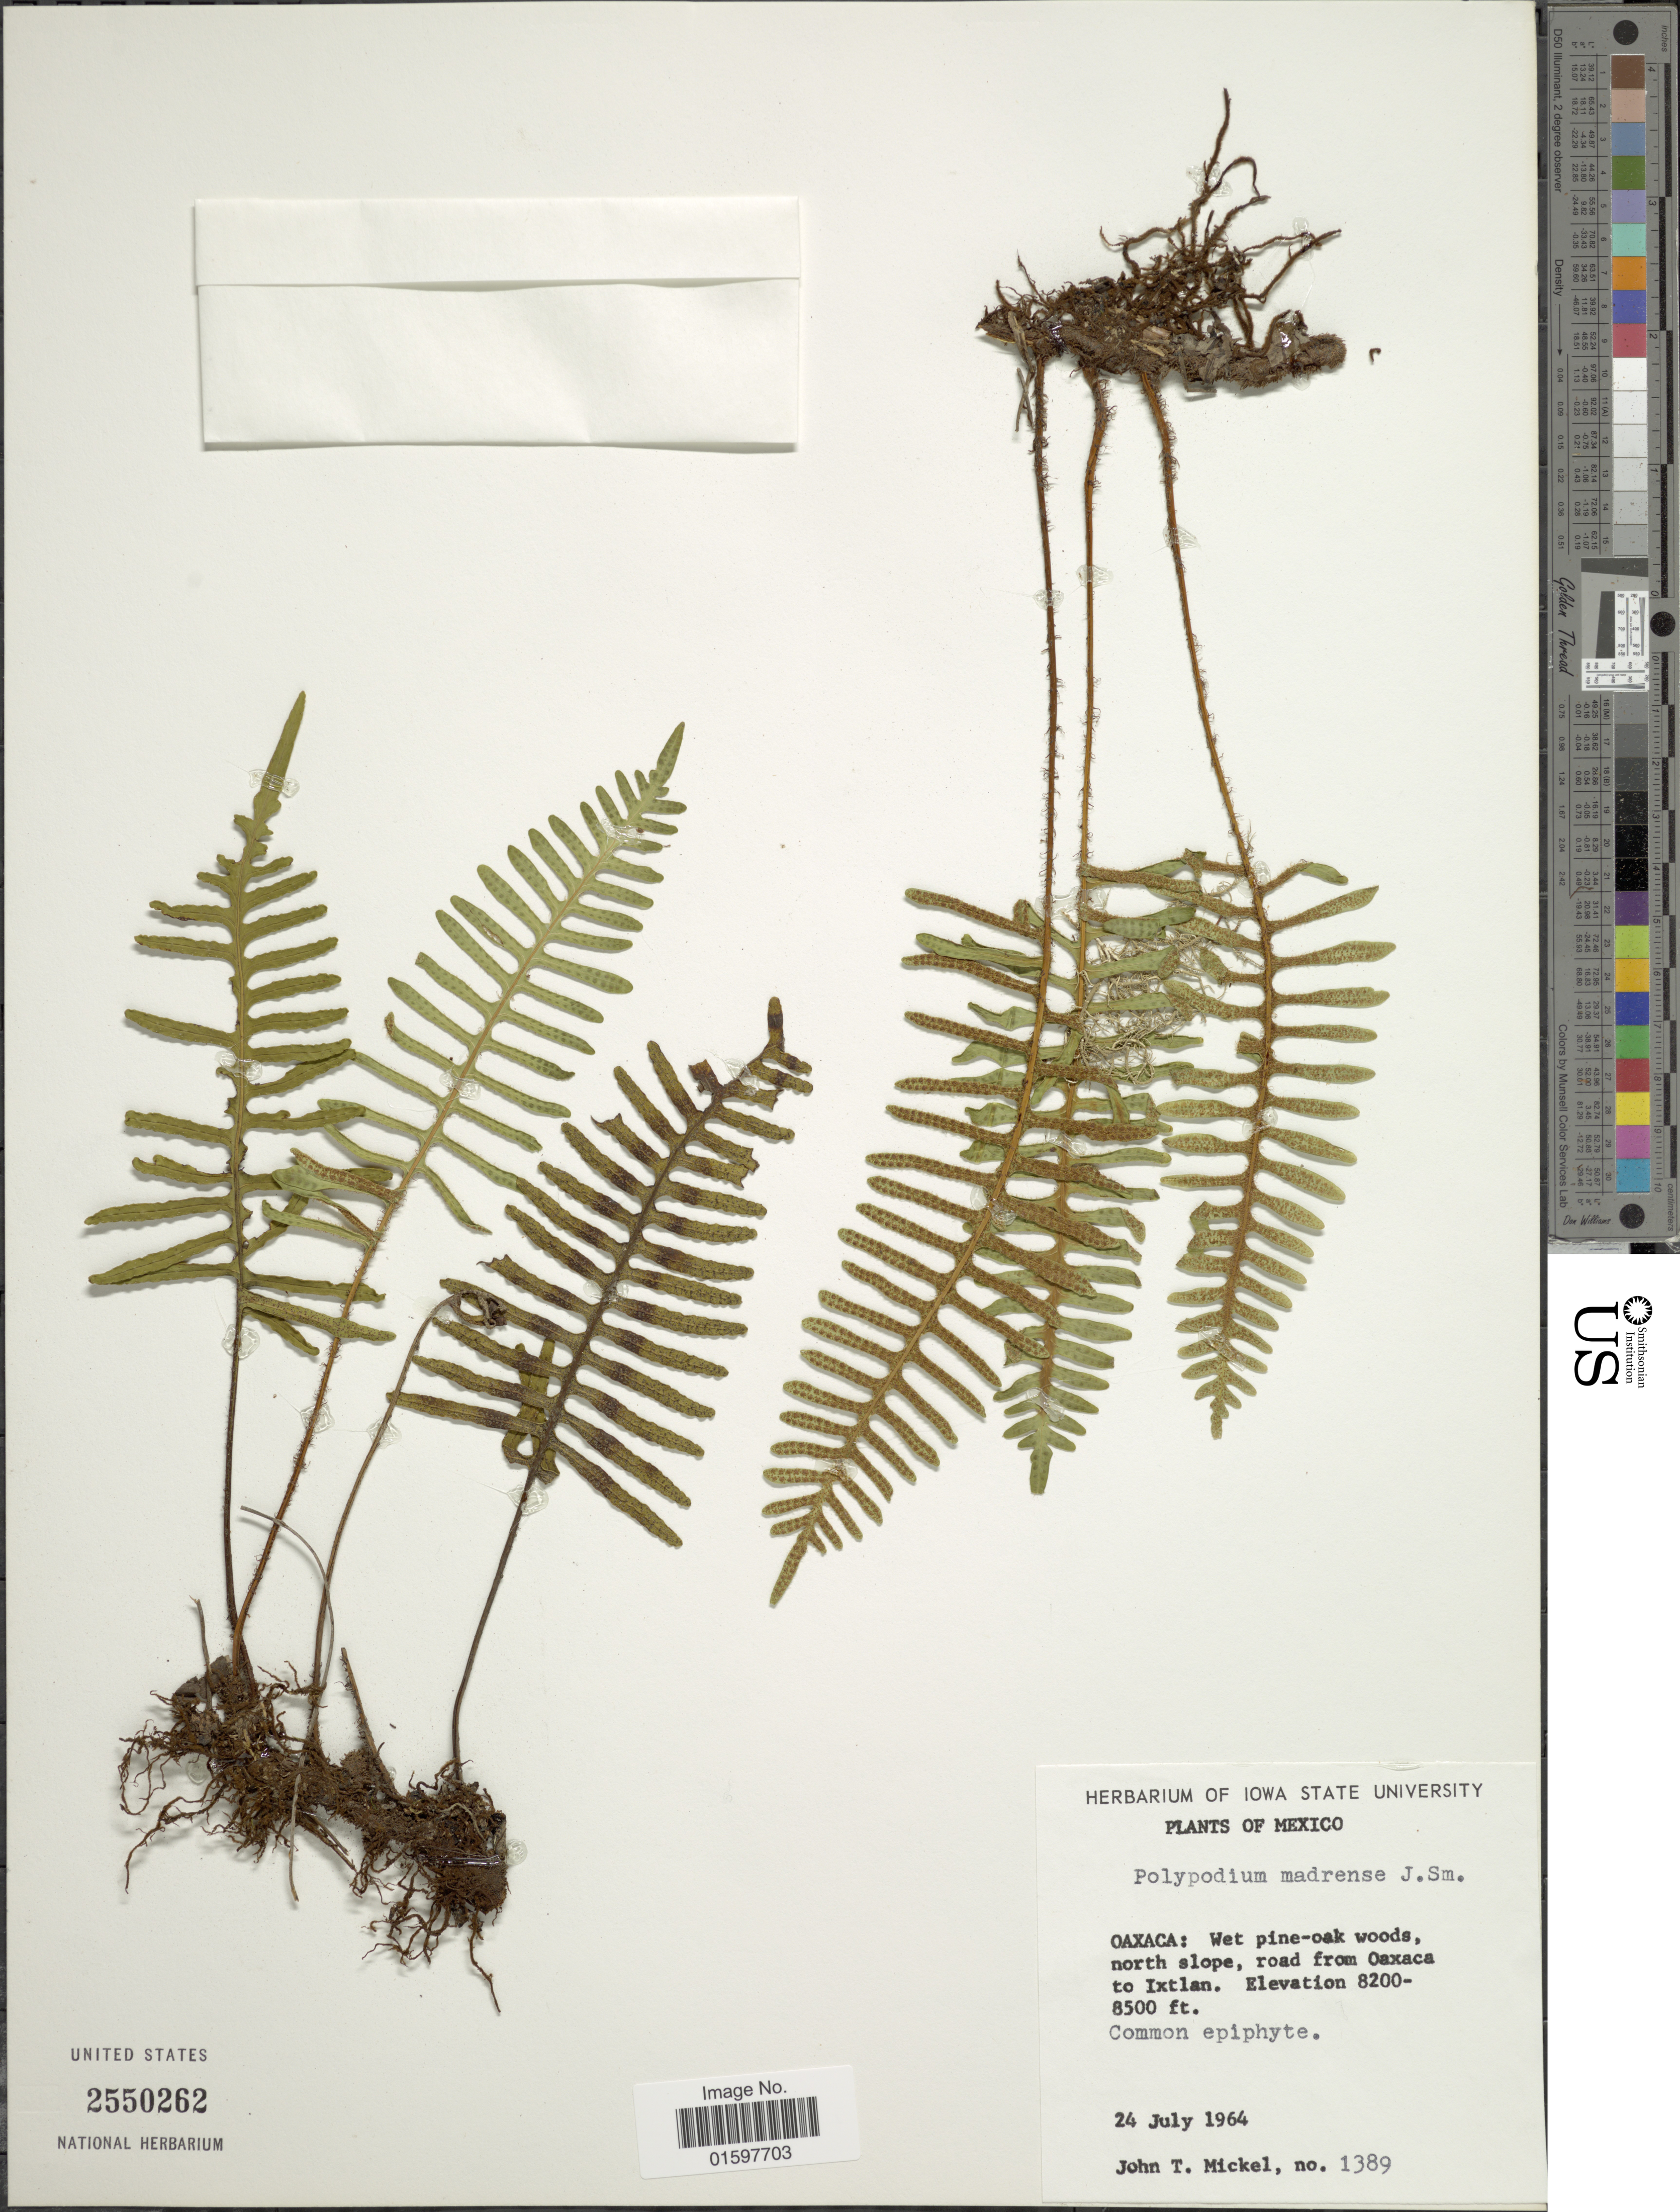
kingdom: Plantae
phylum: Tracheophyta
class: Polypodiopsida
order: Polypodiales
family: Polypodiaceae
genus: Pleopeltis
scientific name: Pleopeltis madrense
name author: (J. Sm.) A.R. Sm. & Tejero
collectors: J. T. Mickel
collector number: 1389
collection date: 1964-07-24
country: Mexico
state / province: Oaxaca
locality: Wet pine-oak woods. north slope, road from Oaxaca to Ixtlan.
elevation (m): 2499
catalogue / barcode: US 2550262